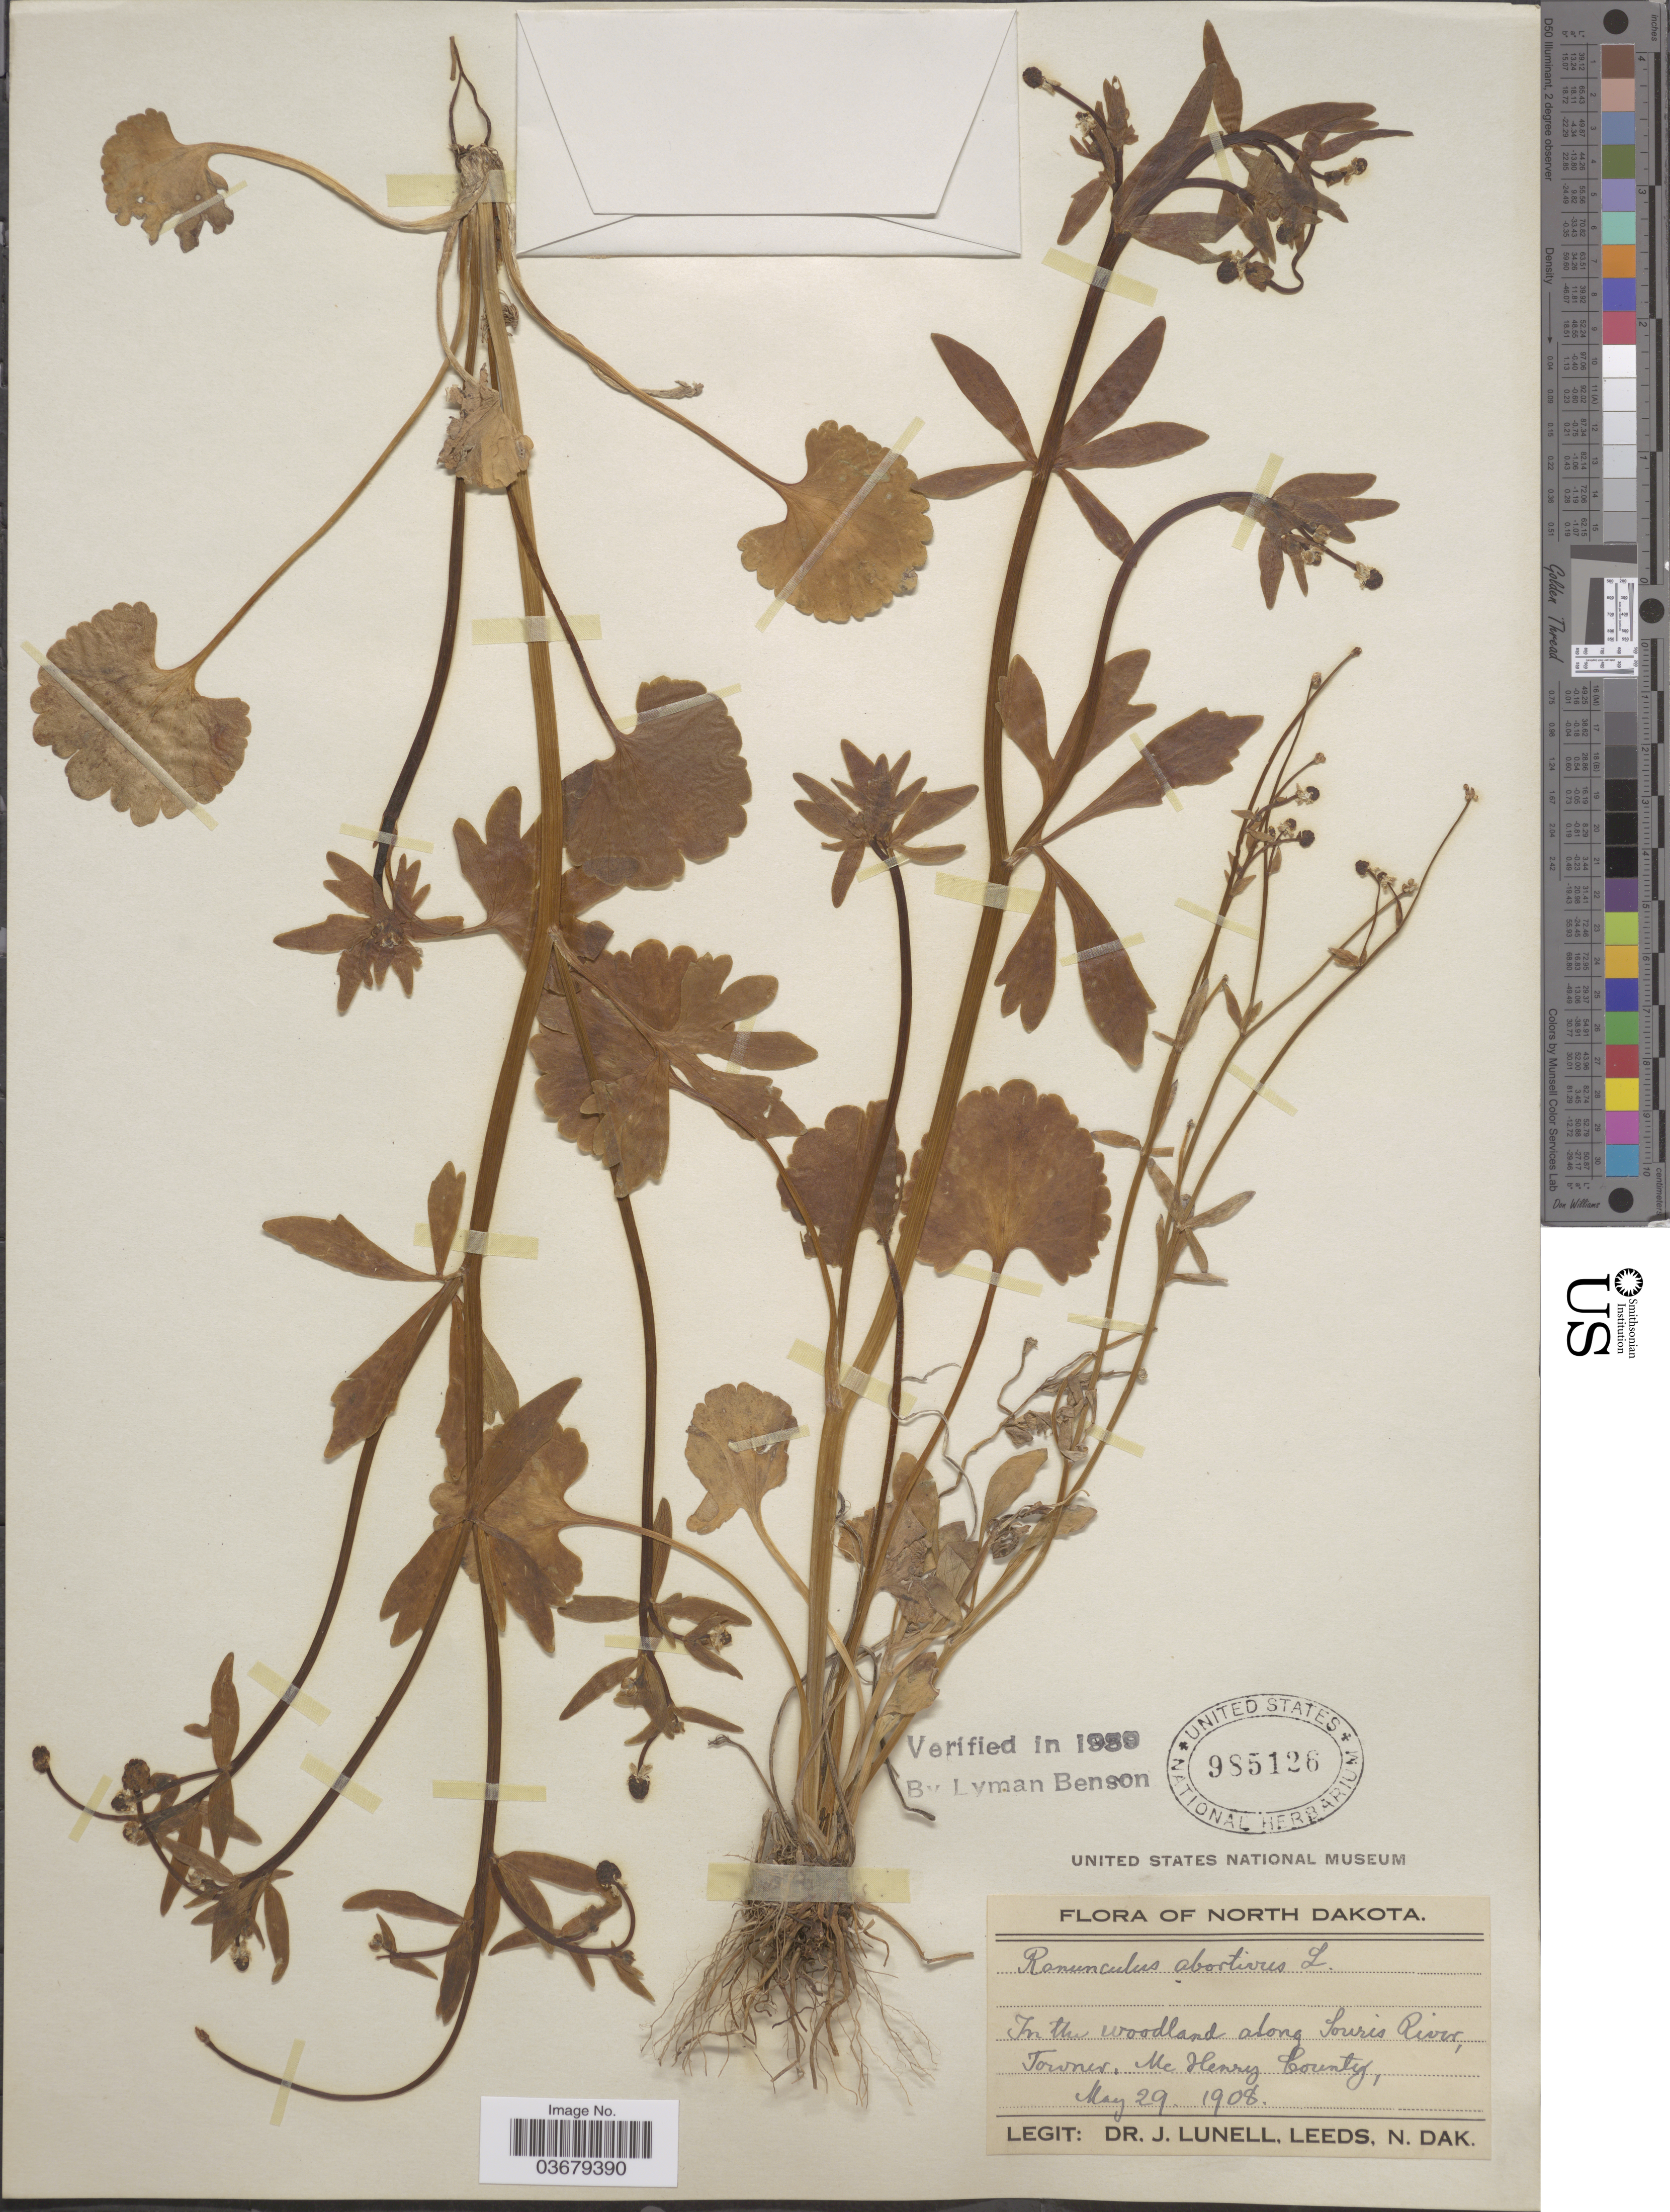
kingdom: Plantae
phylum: Tracheophyta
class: Magnoliopsida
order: Ranunculales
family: Ranunculaceae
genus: Ranunculus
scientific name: Ranunculus abortivus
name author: L.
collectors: J. Lunell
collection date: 1908-05-29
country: United States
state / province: North Dakota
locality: In the woodland along Souris River, Towner, McHenry County.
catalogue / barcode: US 985126